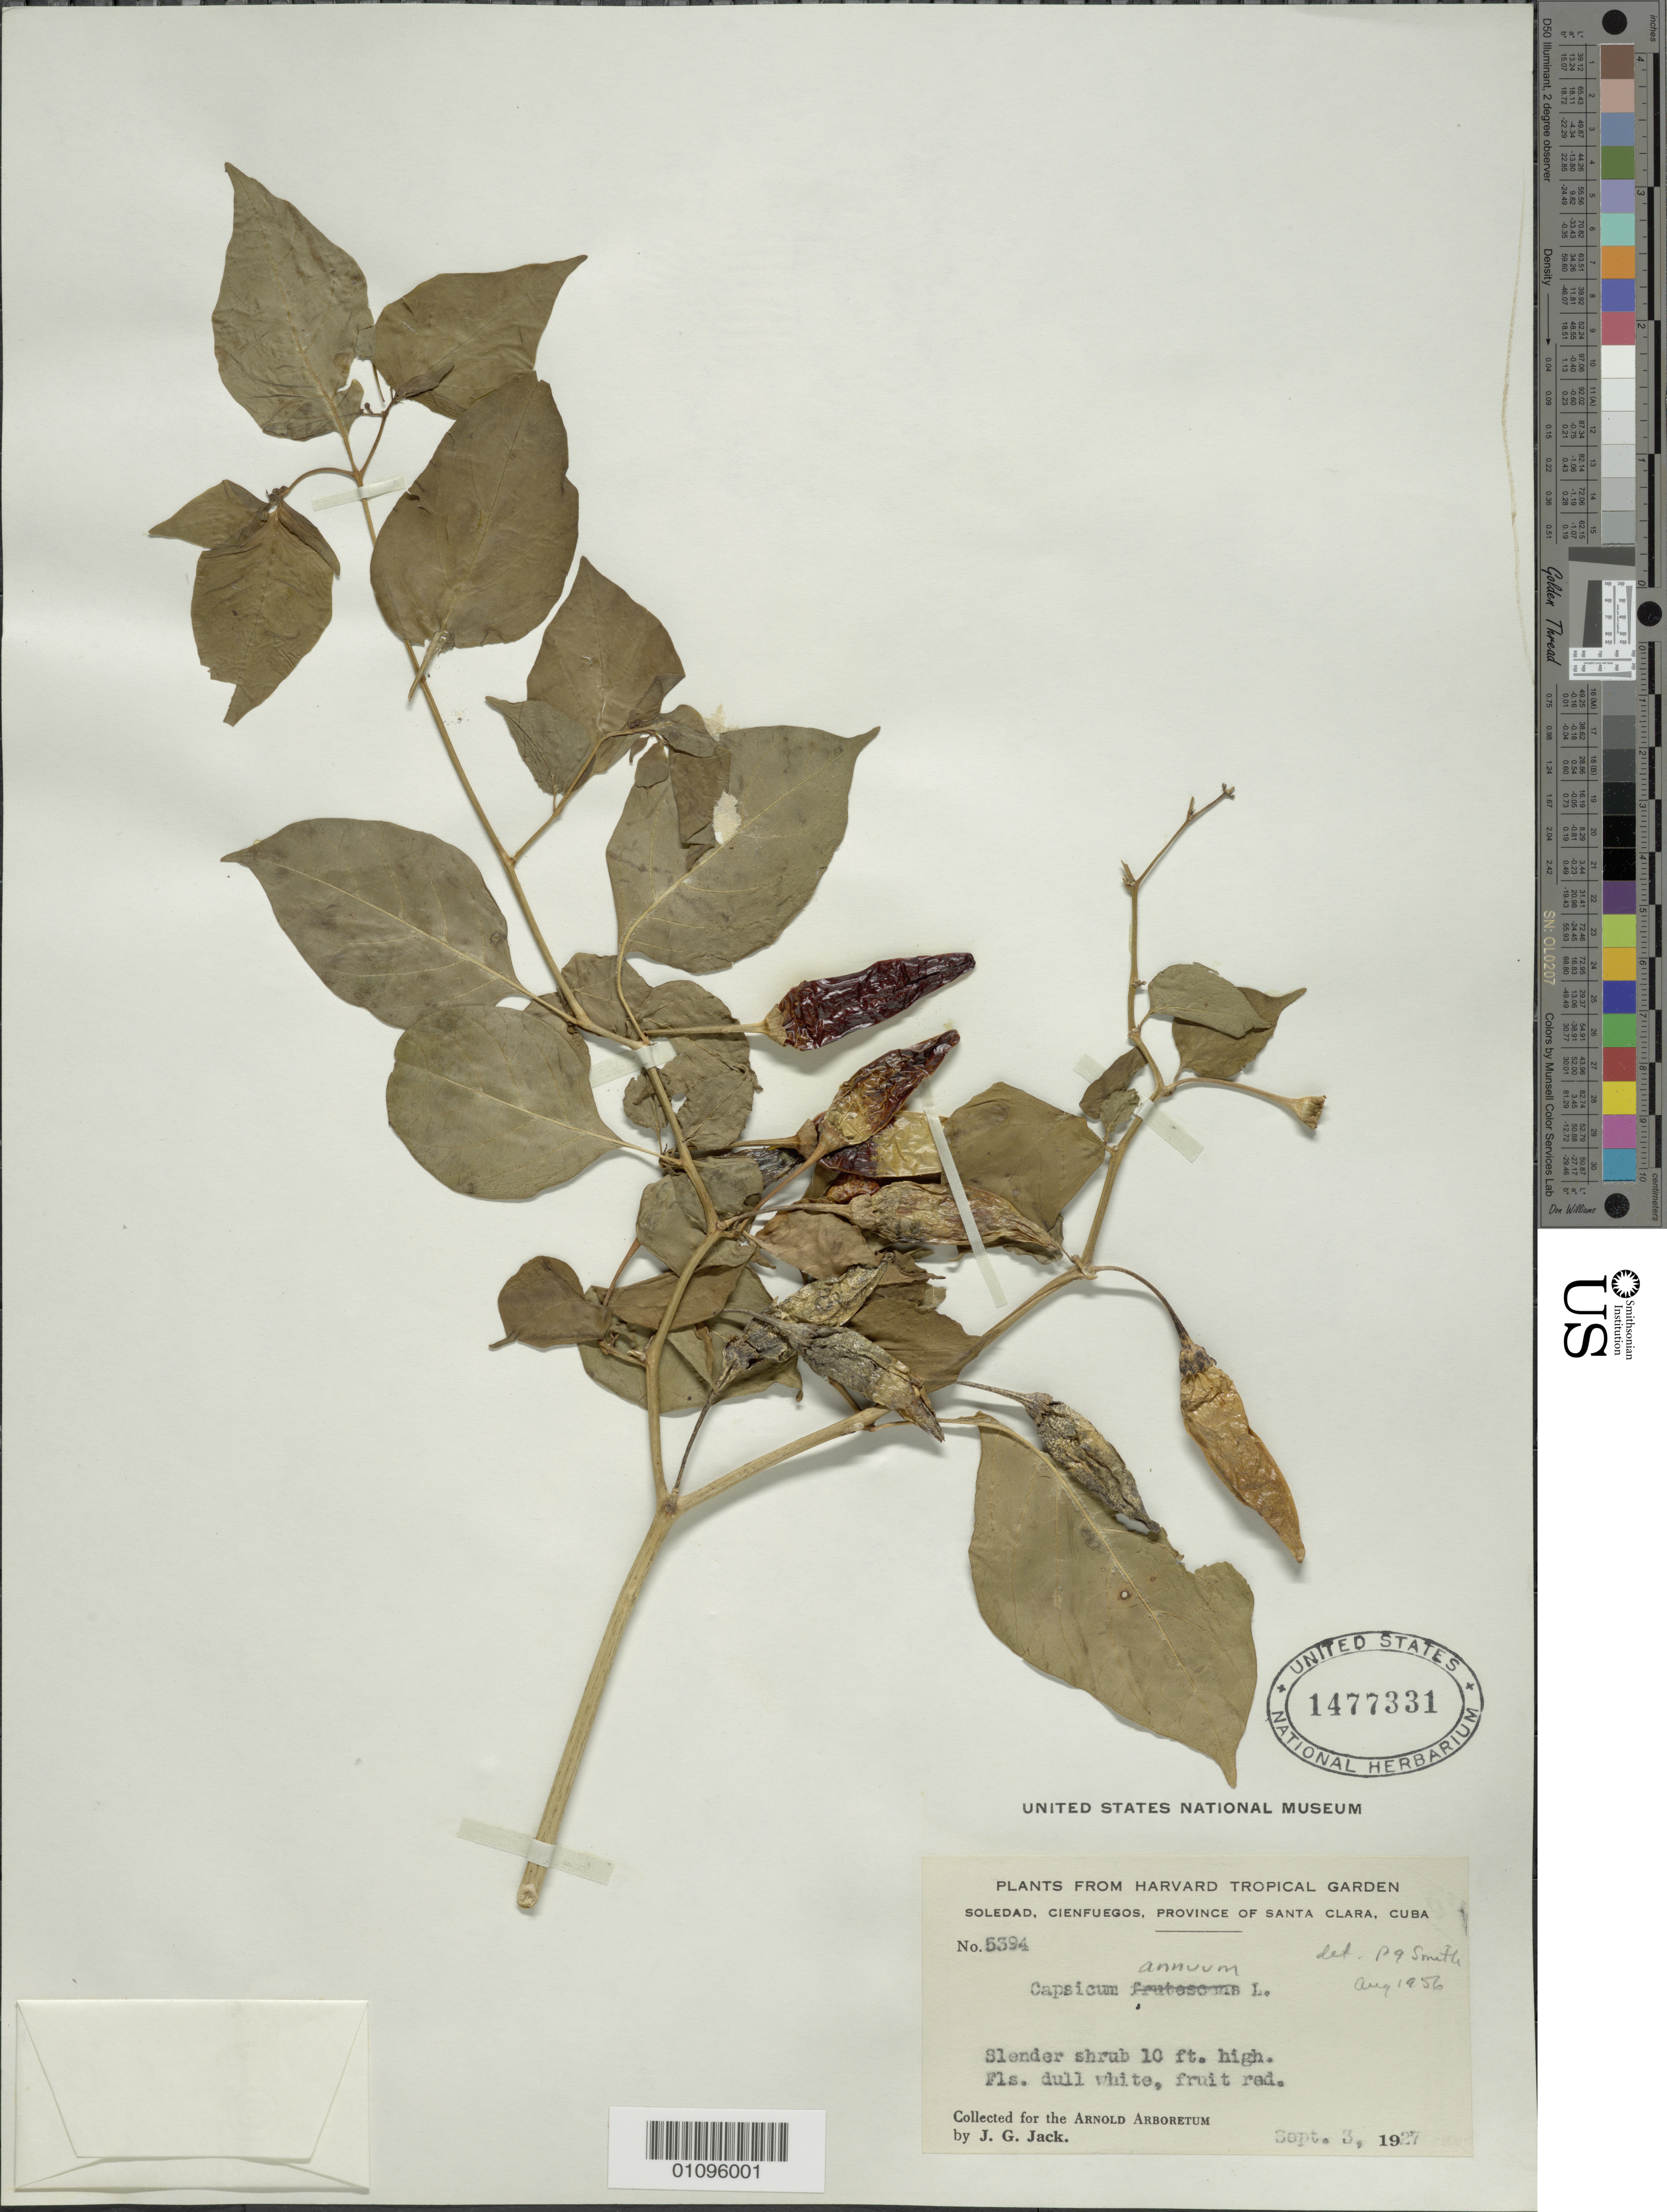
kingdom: Plantae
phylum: Tracheophyta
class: Magnoliopsida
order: Solanales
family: Solanaceae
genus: Capsicum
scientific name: Capsicum annuum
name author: L.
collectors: J. G. Jack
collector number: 5394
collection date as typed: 03 Sep 1927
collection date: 1927-09-03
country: Cuba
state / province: Cienfuegos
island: Cuba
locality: Soledad, Cienfuegos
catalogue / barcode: US 1477331